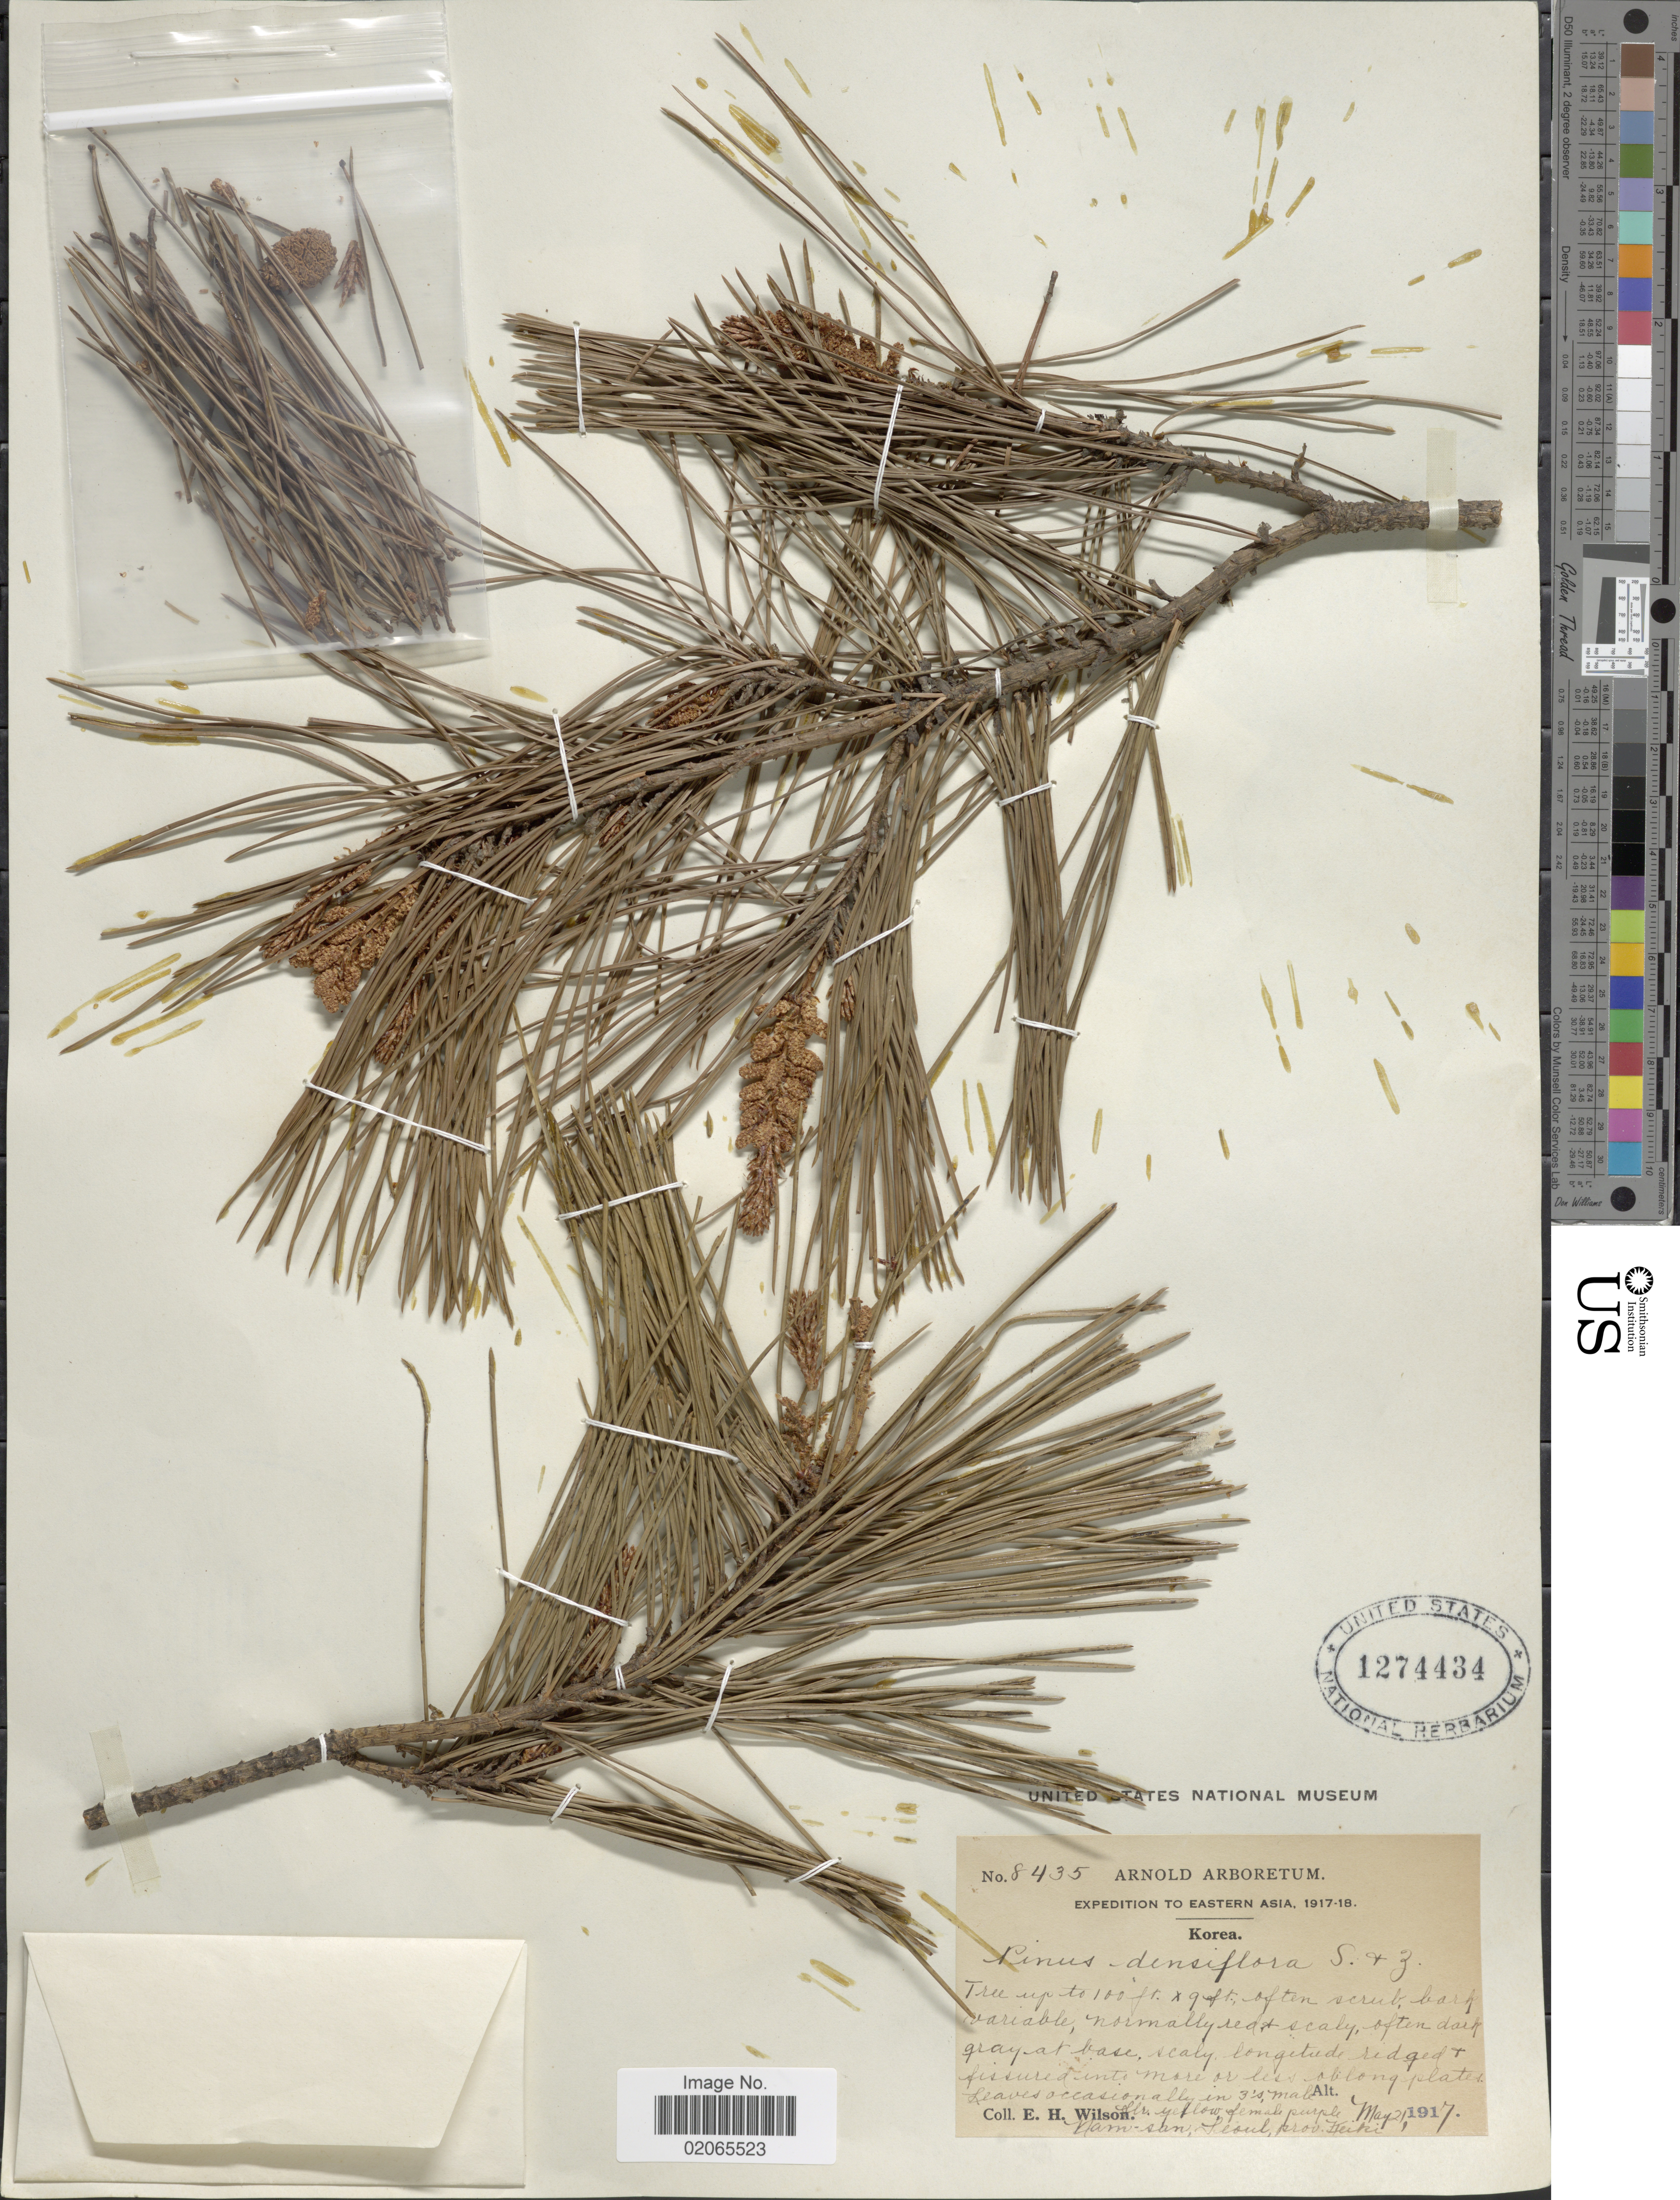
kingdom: Plantae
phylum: Tracheophyta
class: Pinopsida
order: Pinales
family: Pinaceae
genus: Pinus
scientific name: Pinus densiflora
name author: Siebold & Zucc.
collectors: E. Wilson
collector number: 8435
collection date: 1917-05-21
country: South Korea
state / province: Seoul Special City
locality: Nam-san, Seoul, prov. Keiki.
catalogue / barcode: US 1274434